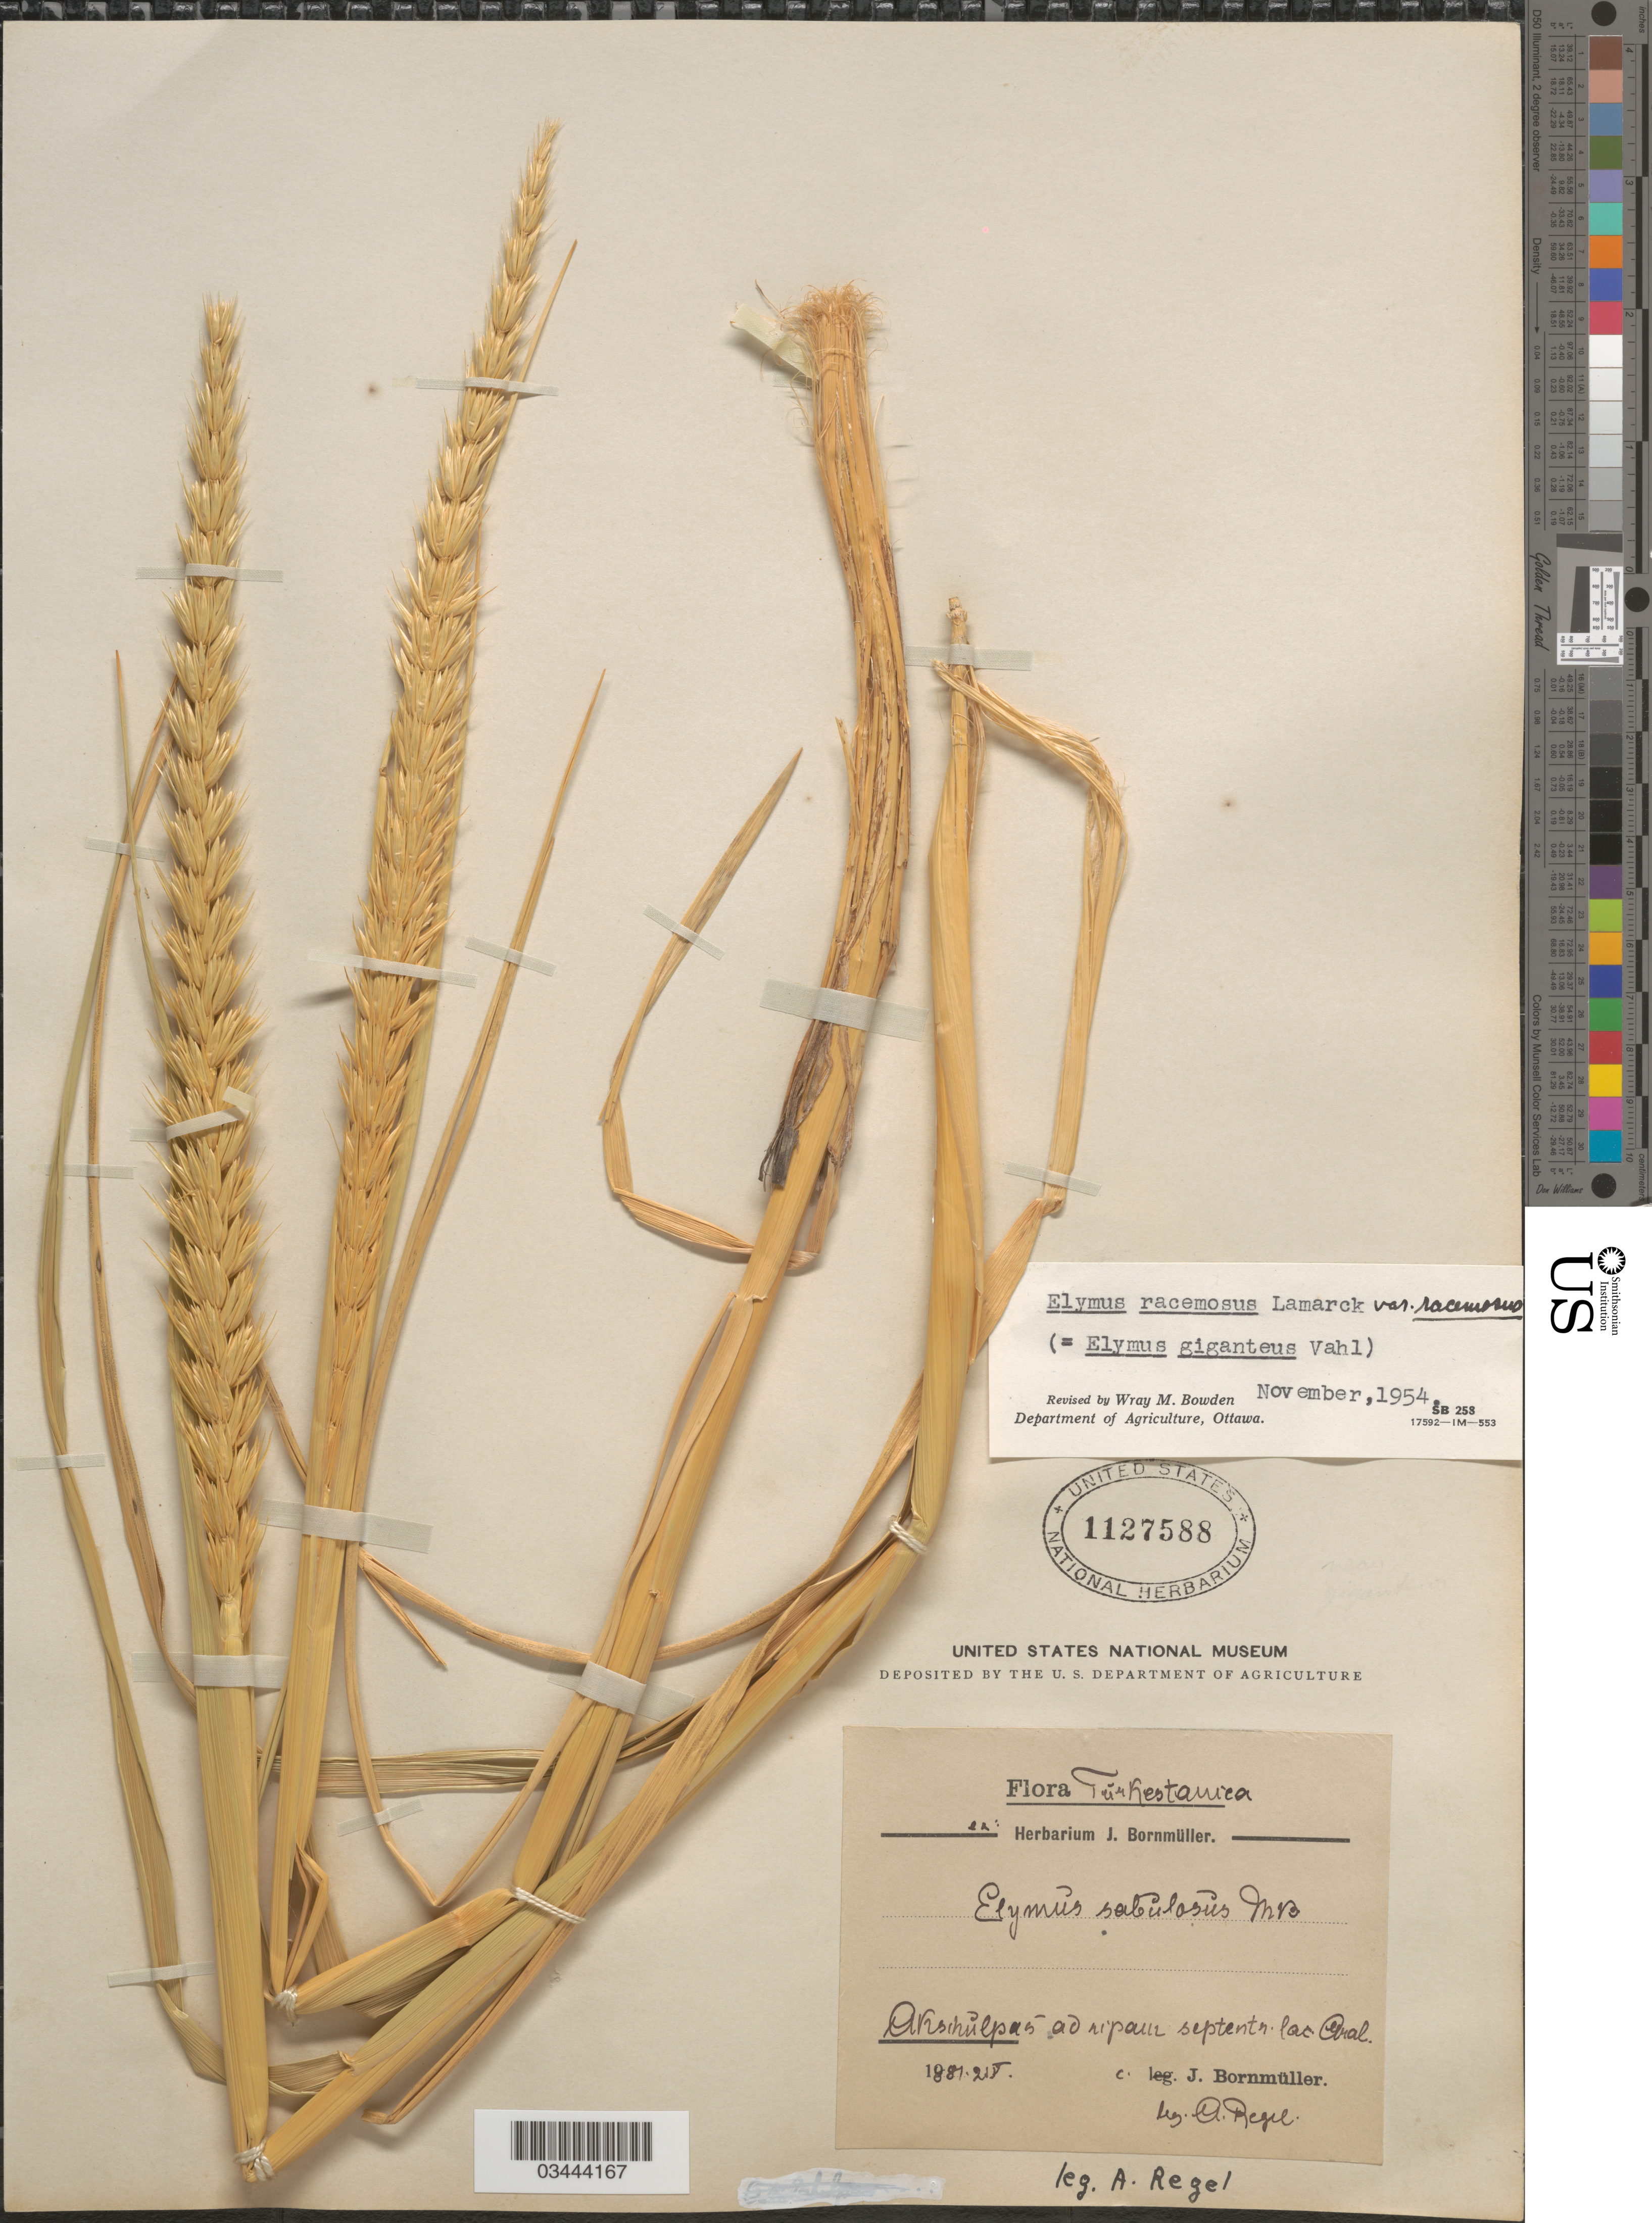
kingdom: Plantae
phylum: Tracheophyta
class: Liliopsida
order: Poales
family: Poaceae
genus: Leymus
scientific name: Leymus racemosus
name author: (Lam.) Tzvelev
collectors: A. Regel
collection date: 1981-05-02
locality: Turkestanica. Akschilpas ad ripam septentr. lac. Aral.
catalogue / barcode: US 1127588